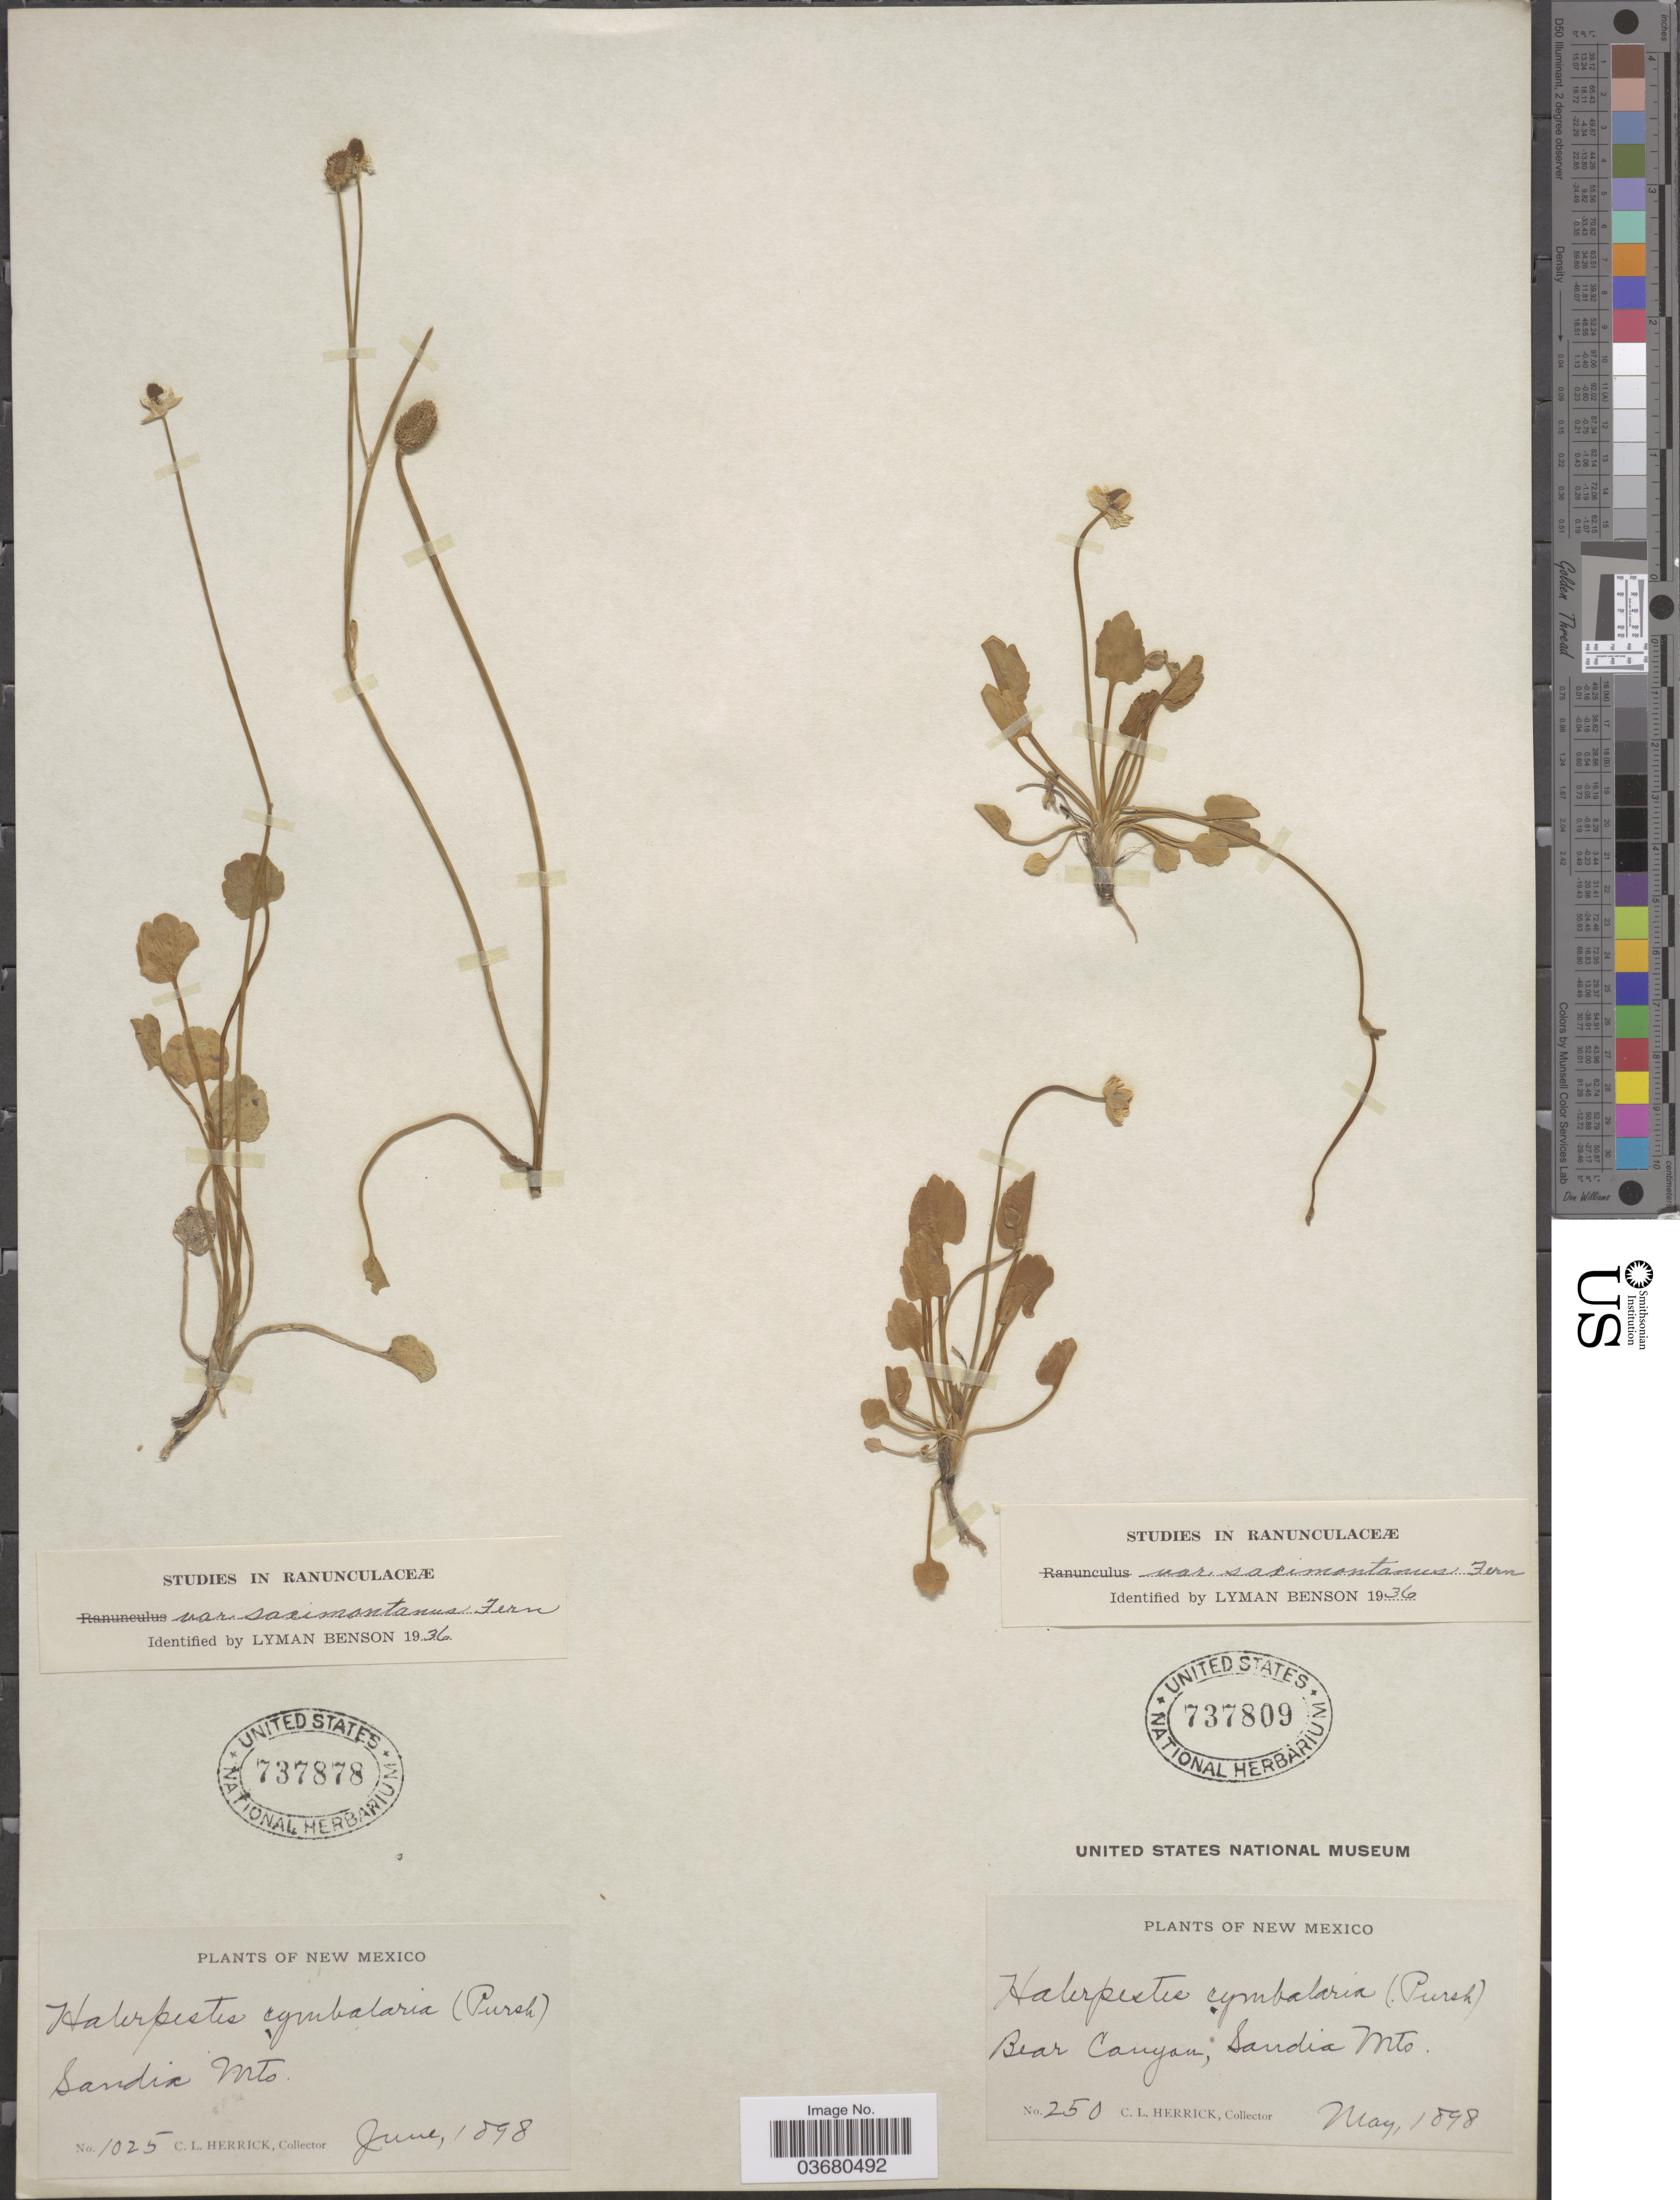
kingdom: Plantae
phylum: Tracheophyta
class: Magnoliopsida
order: Ranunculales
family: Ranunculaceae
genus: Halerpestes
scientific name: Halerpestes cymbalaria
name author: (Pursh) Greene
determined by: Strong, M. T., (US), Smithsonian Institution - National Museum of Natural History (UNITED STATES)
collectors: C. Herrick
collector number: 1025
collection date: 1898-06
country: United States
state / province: New Mexico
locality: Sandia Mts.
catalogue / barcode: US 737878